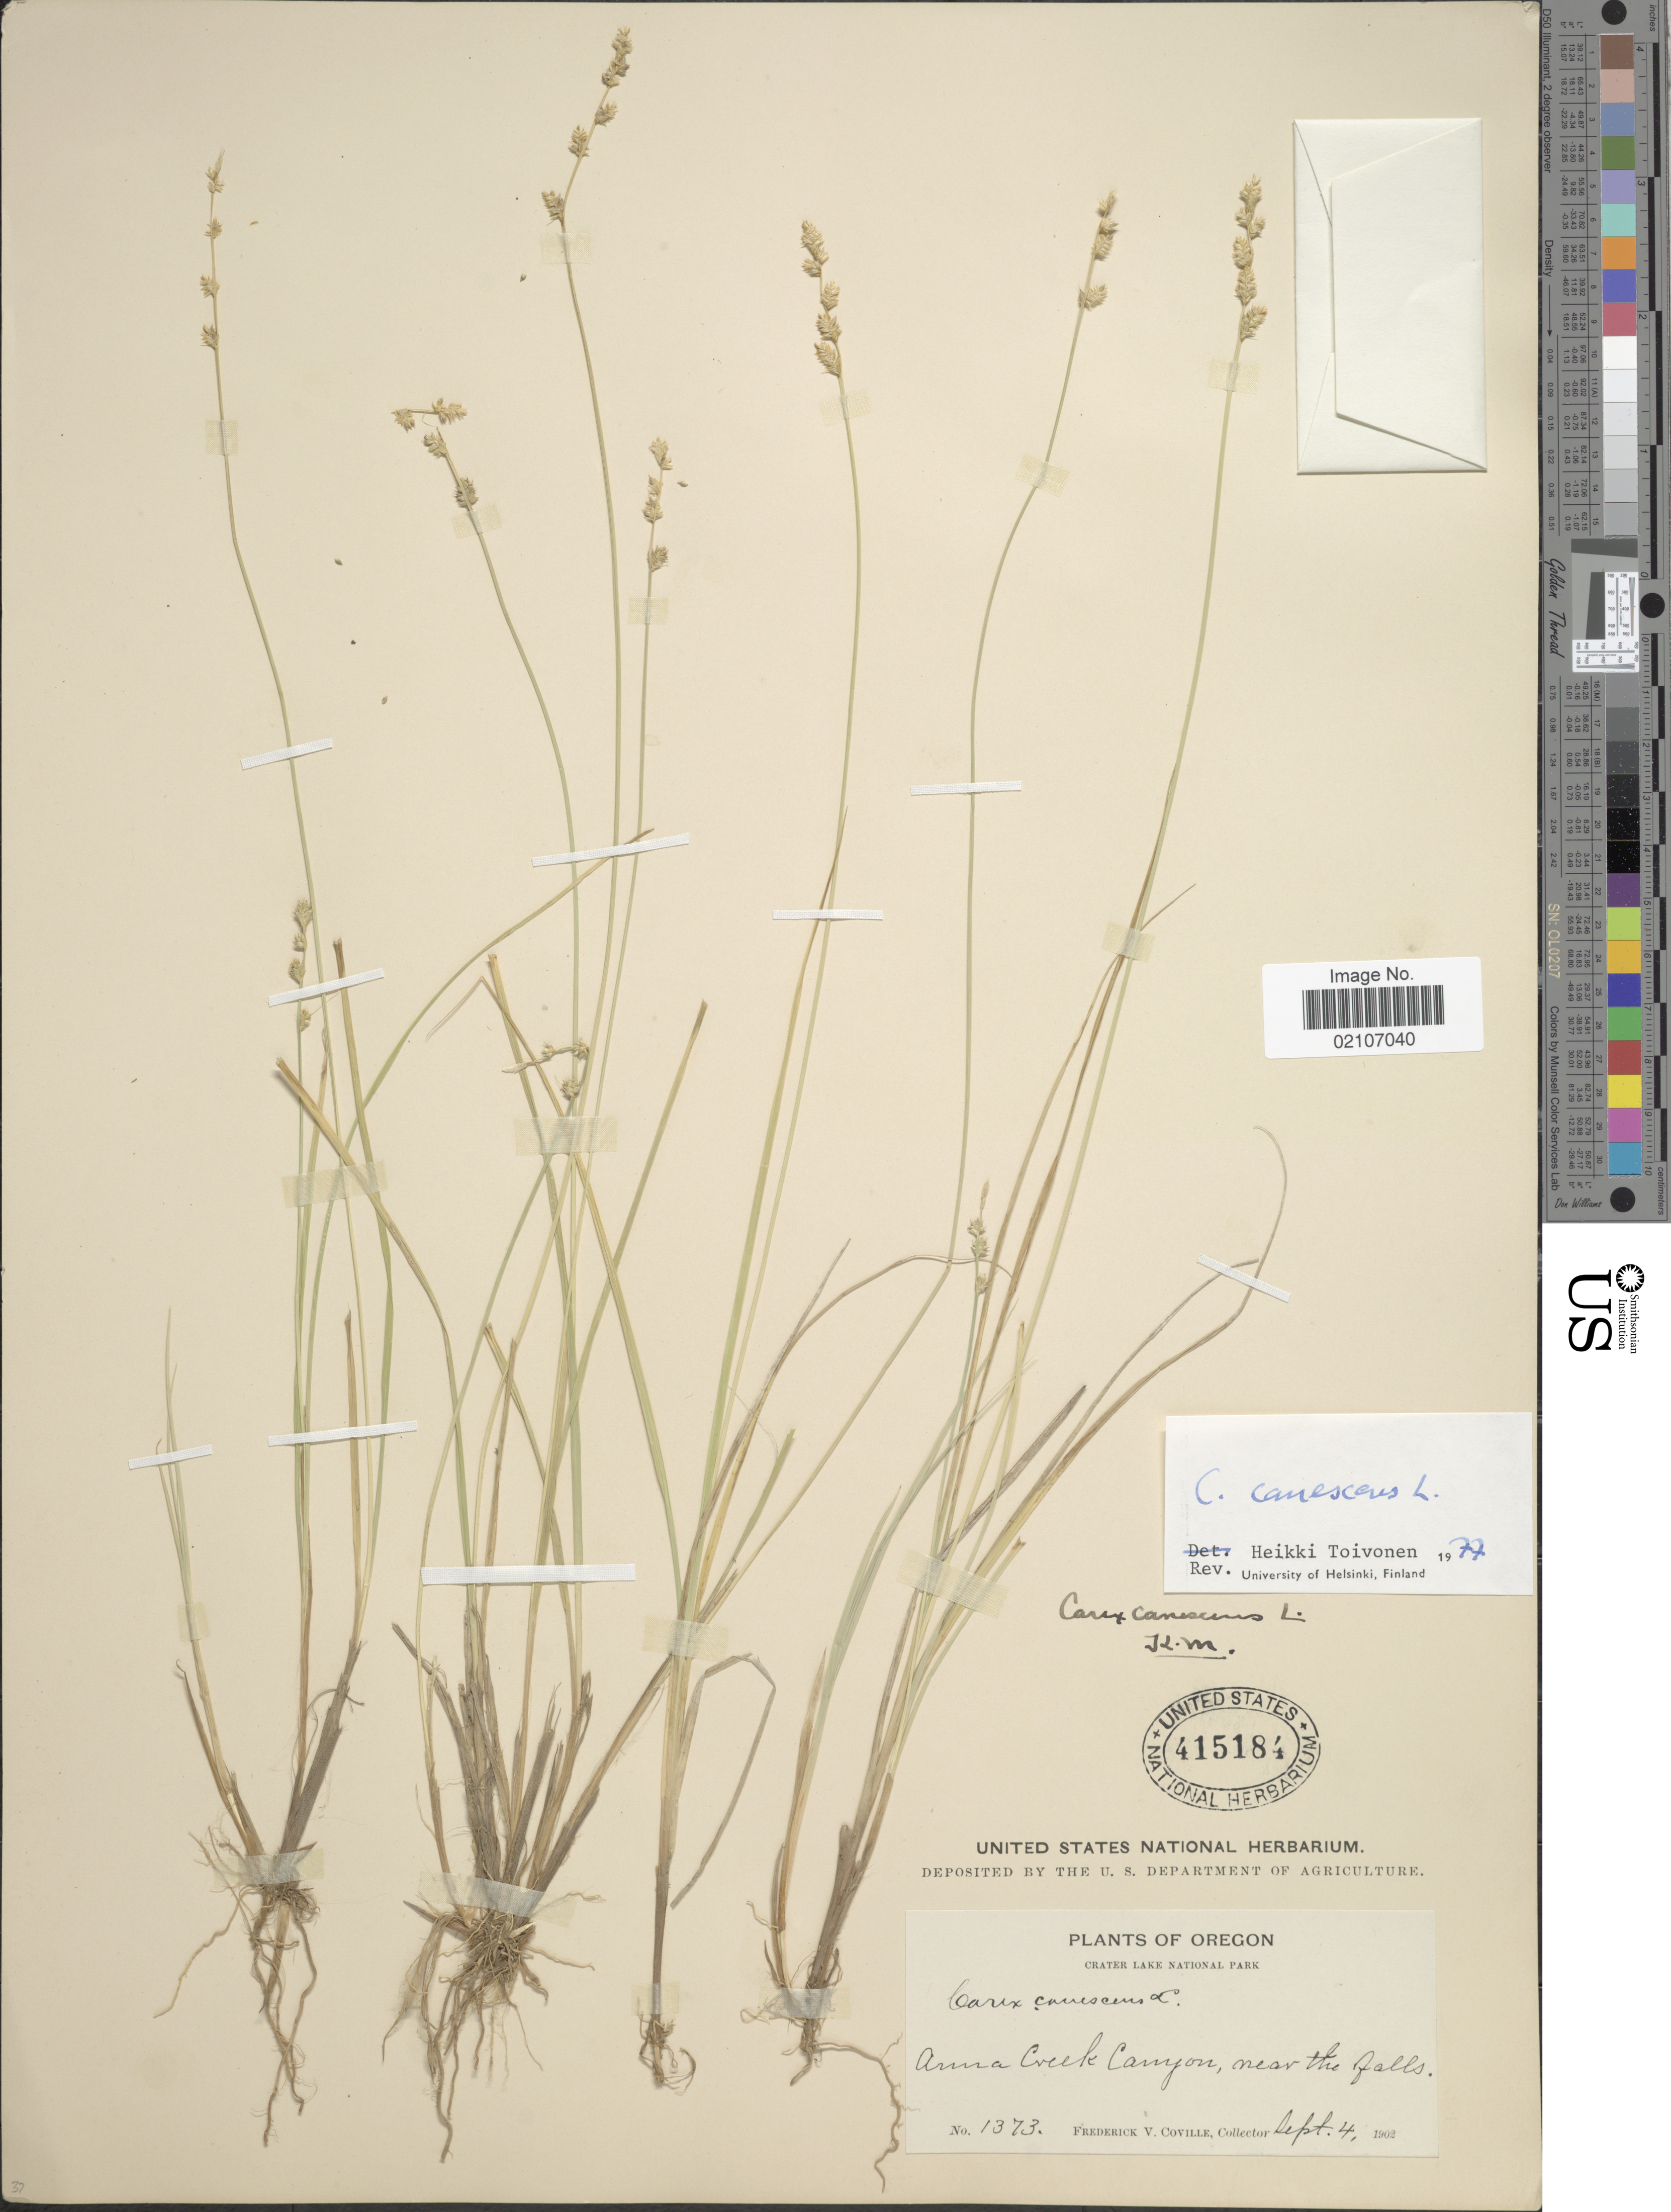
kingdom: Plantae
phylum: Tracheophyta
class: Liliopsida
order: Poales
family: Cyperaceae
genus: Carex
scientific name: Carex canescens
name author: L.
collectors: F. V. Coville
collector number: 1373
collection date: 1902-09-04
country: United States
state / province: Oregon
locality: Crater Lake National Park, Anna Creek Canyon, near the falls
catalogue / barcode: US 415184